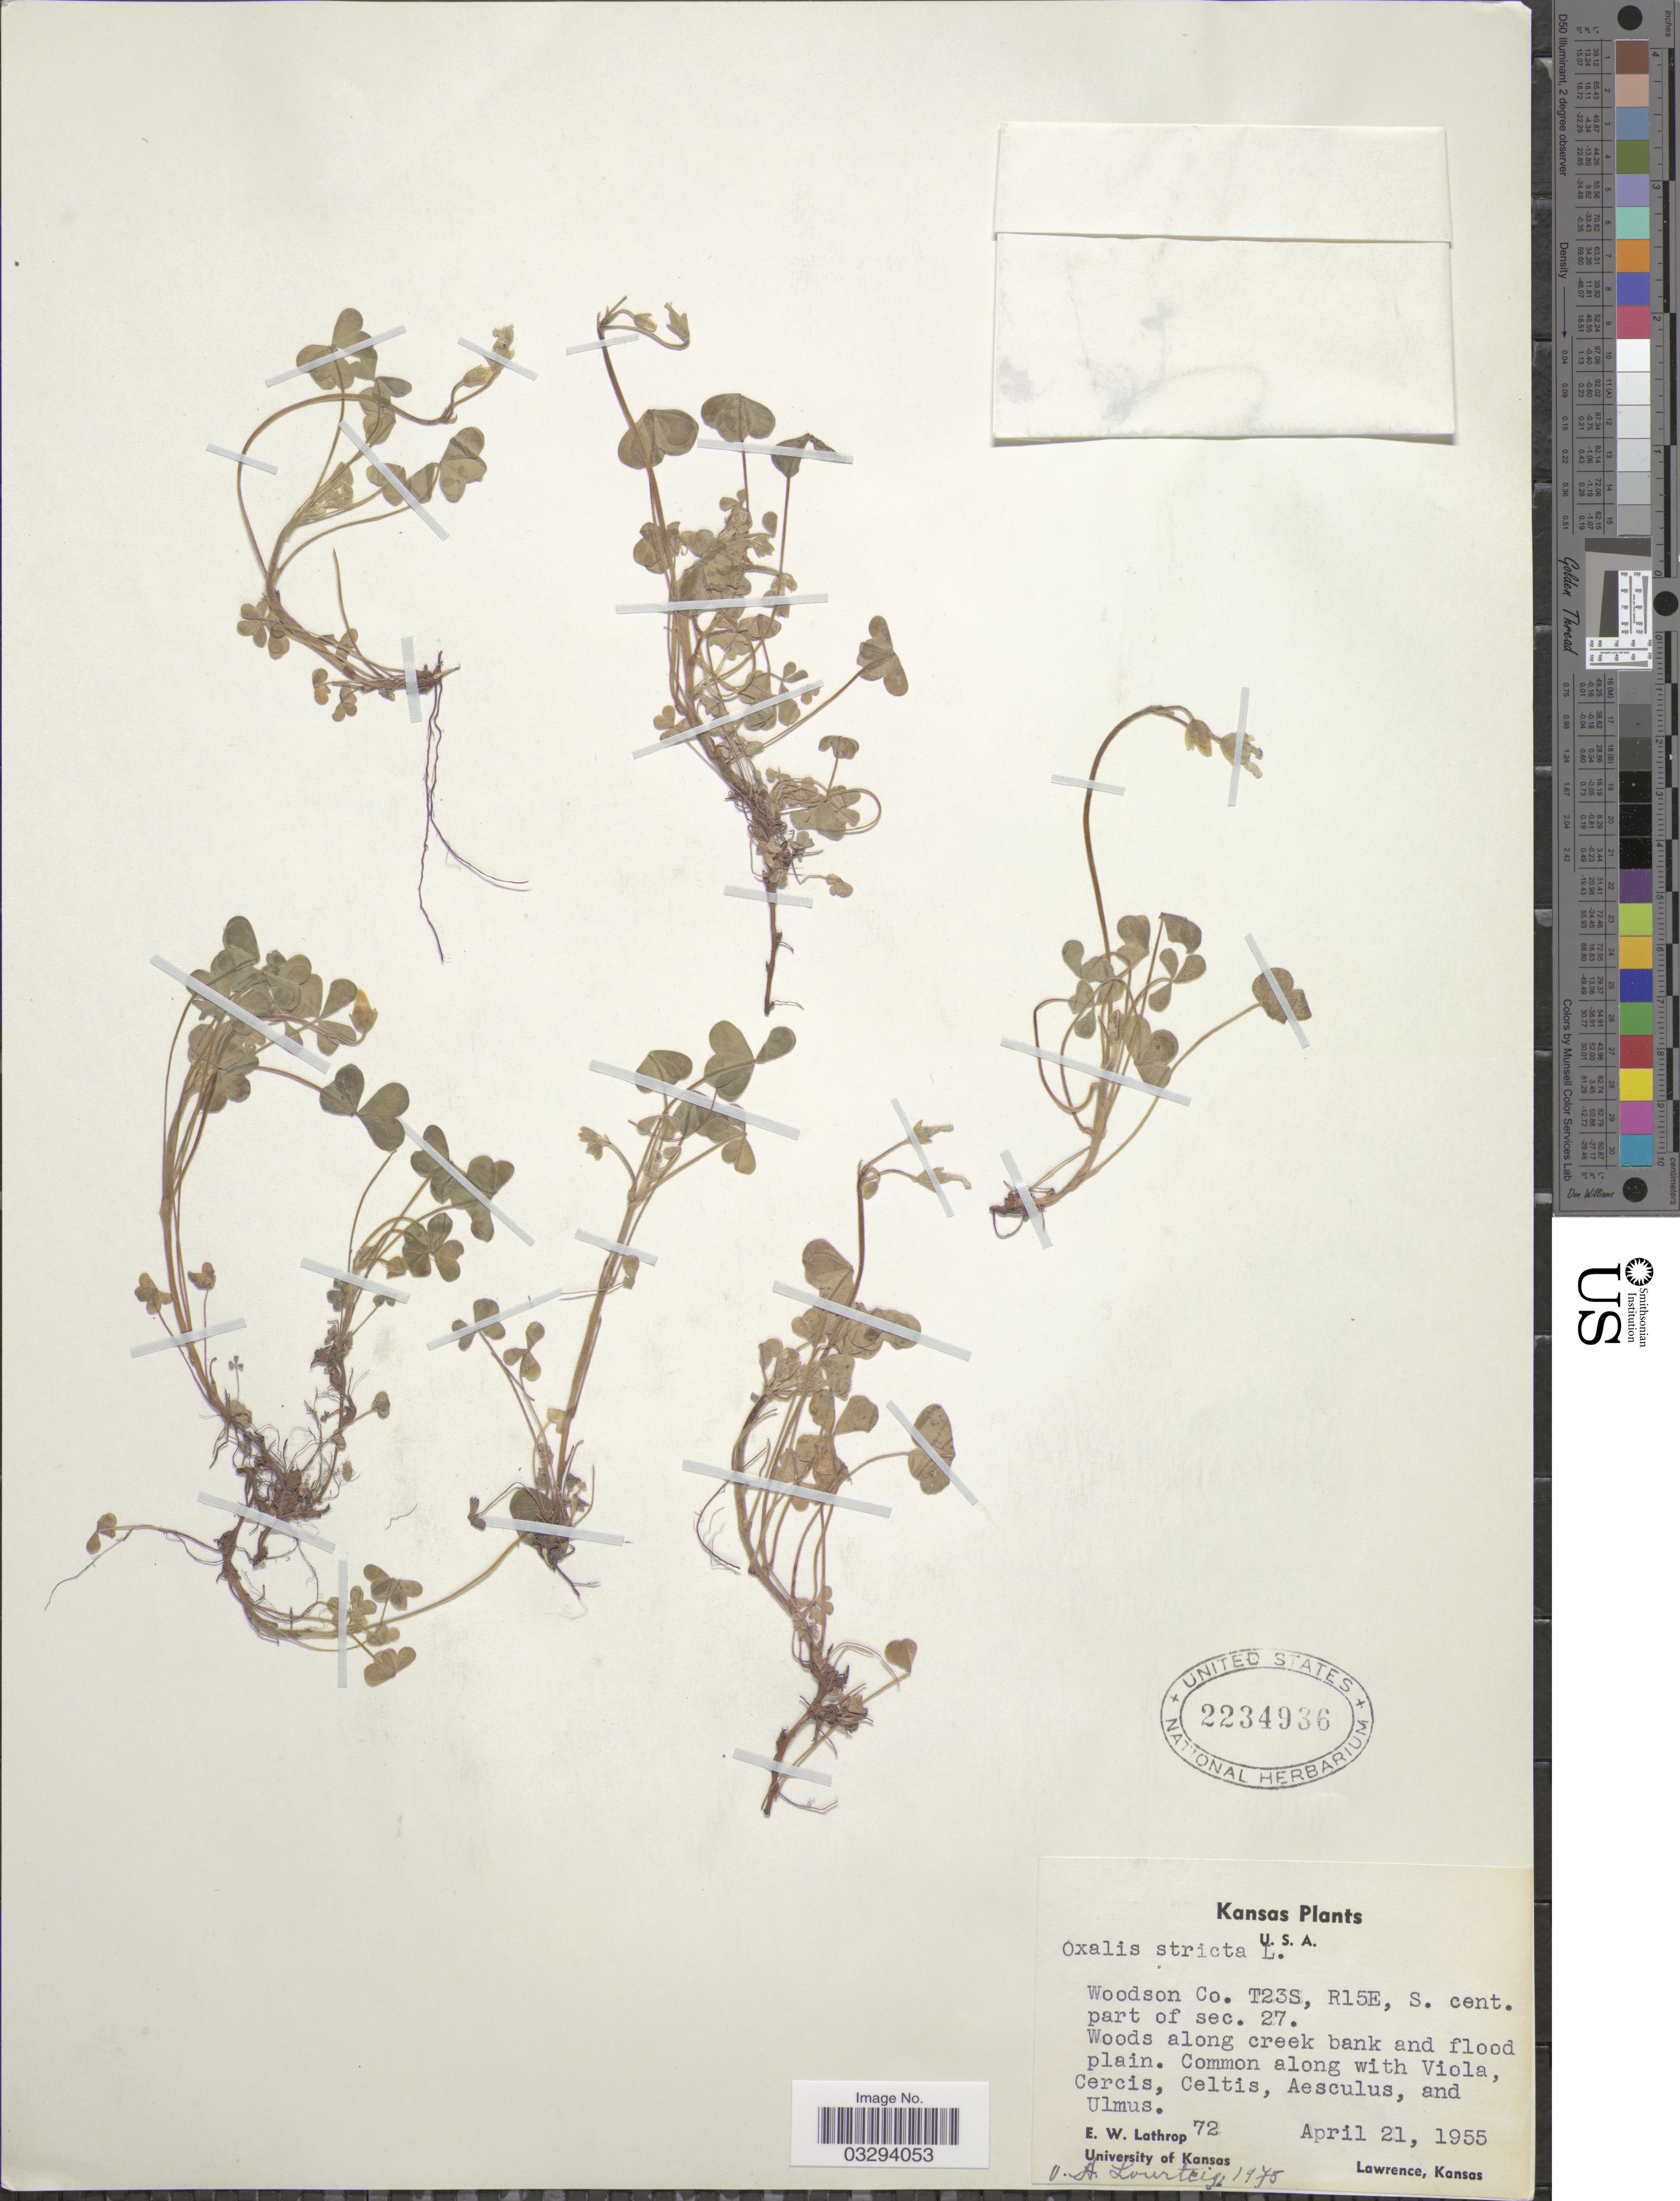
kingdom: Plantae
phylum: Tracheophyta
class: Magnoliopsida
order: Oxalidales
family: Oxalidaceae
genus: Oxalis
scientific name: Oxalis stricta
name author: L.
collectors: E. W. Lathrop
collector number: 72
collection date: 1955-04-21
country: United States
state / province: Kansas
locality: Woodson Co. T23S, R15E, S. cent. part of sec. 27.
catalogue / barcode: US 2234936